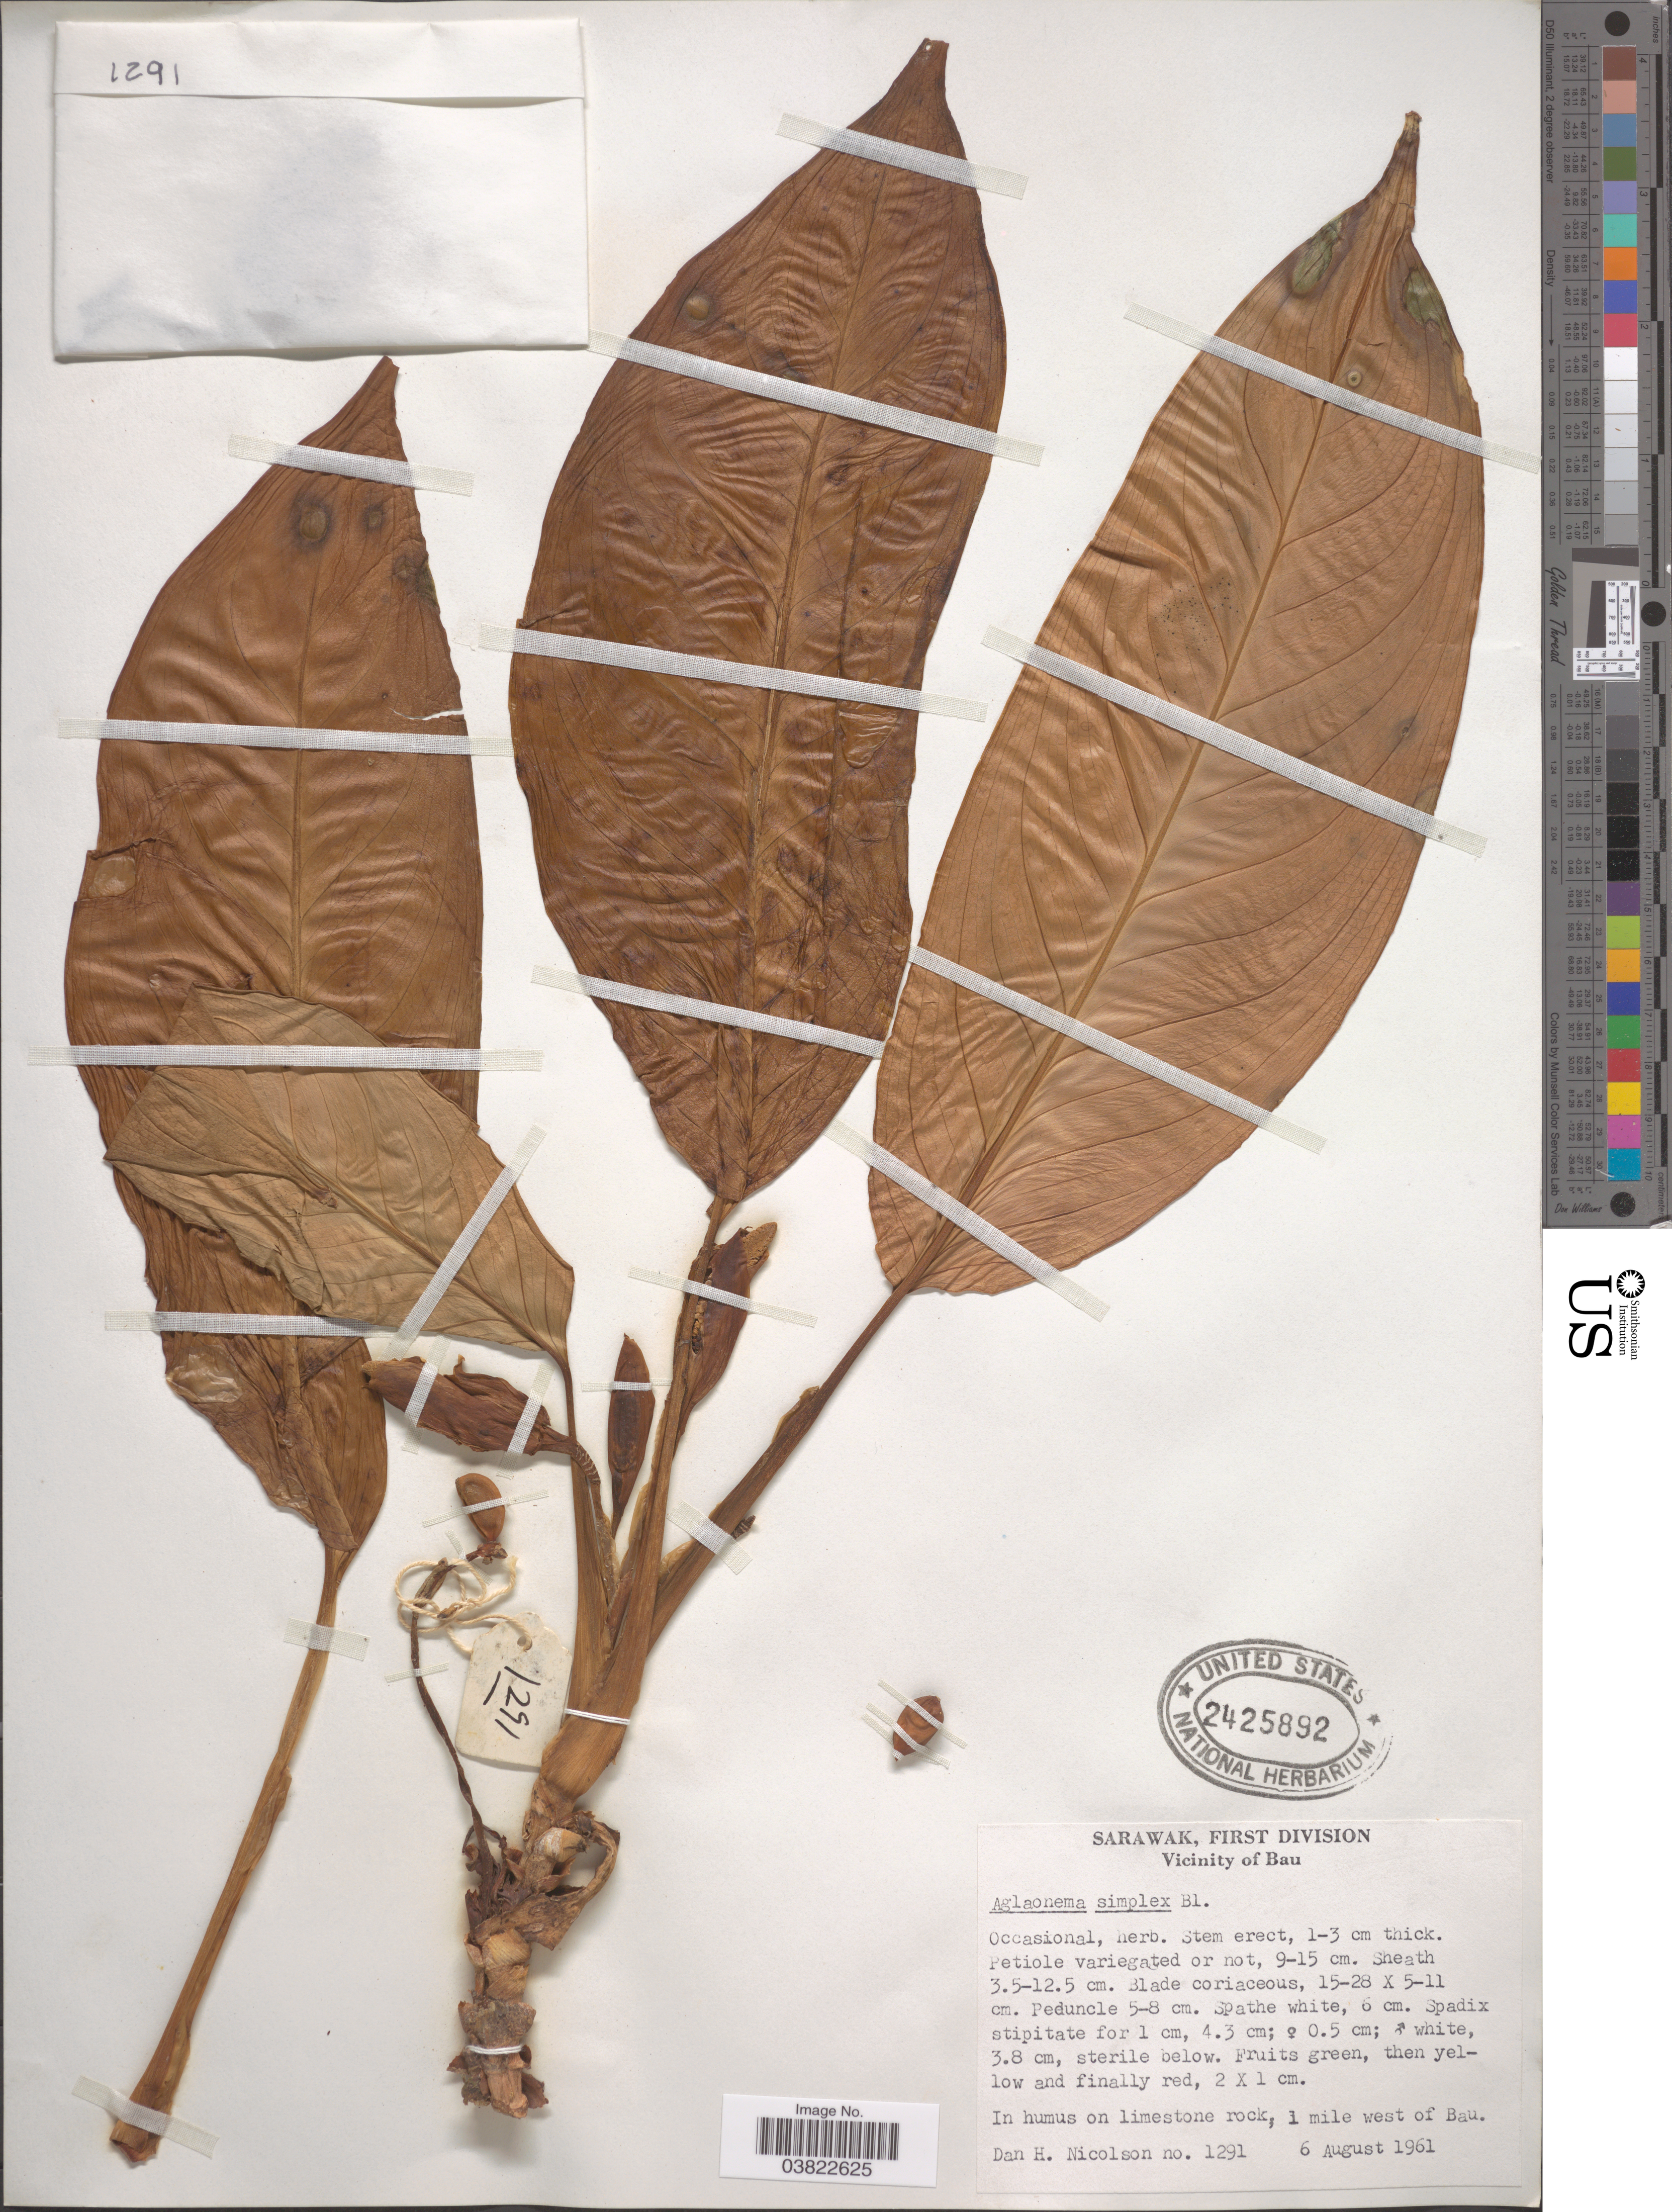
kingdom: Plantae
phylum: Tracheophyta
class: Liliopsida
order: Alismatales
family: Araceae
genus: Aglaonema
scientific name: Aglaonema simplex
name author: Blume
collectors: D. H. Nicolson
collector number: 1291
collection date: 1961-08-06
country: Malaysia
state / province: Sarawak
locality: First Division. Vicinity of Bau. 1 mile west of Bau.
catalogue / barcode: US 2425892